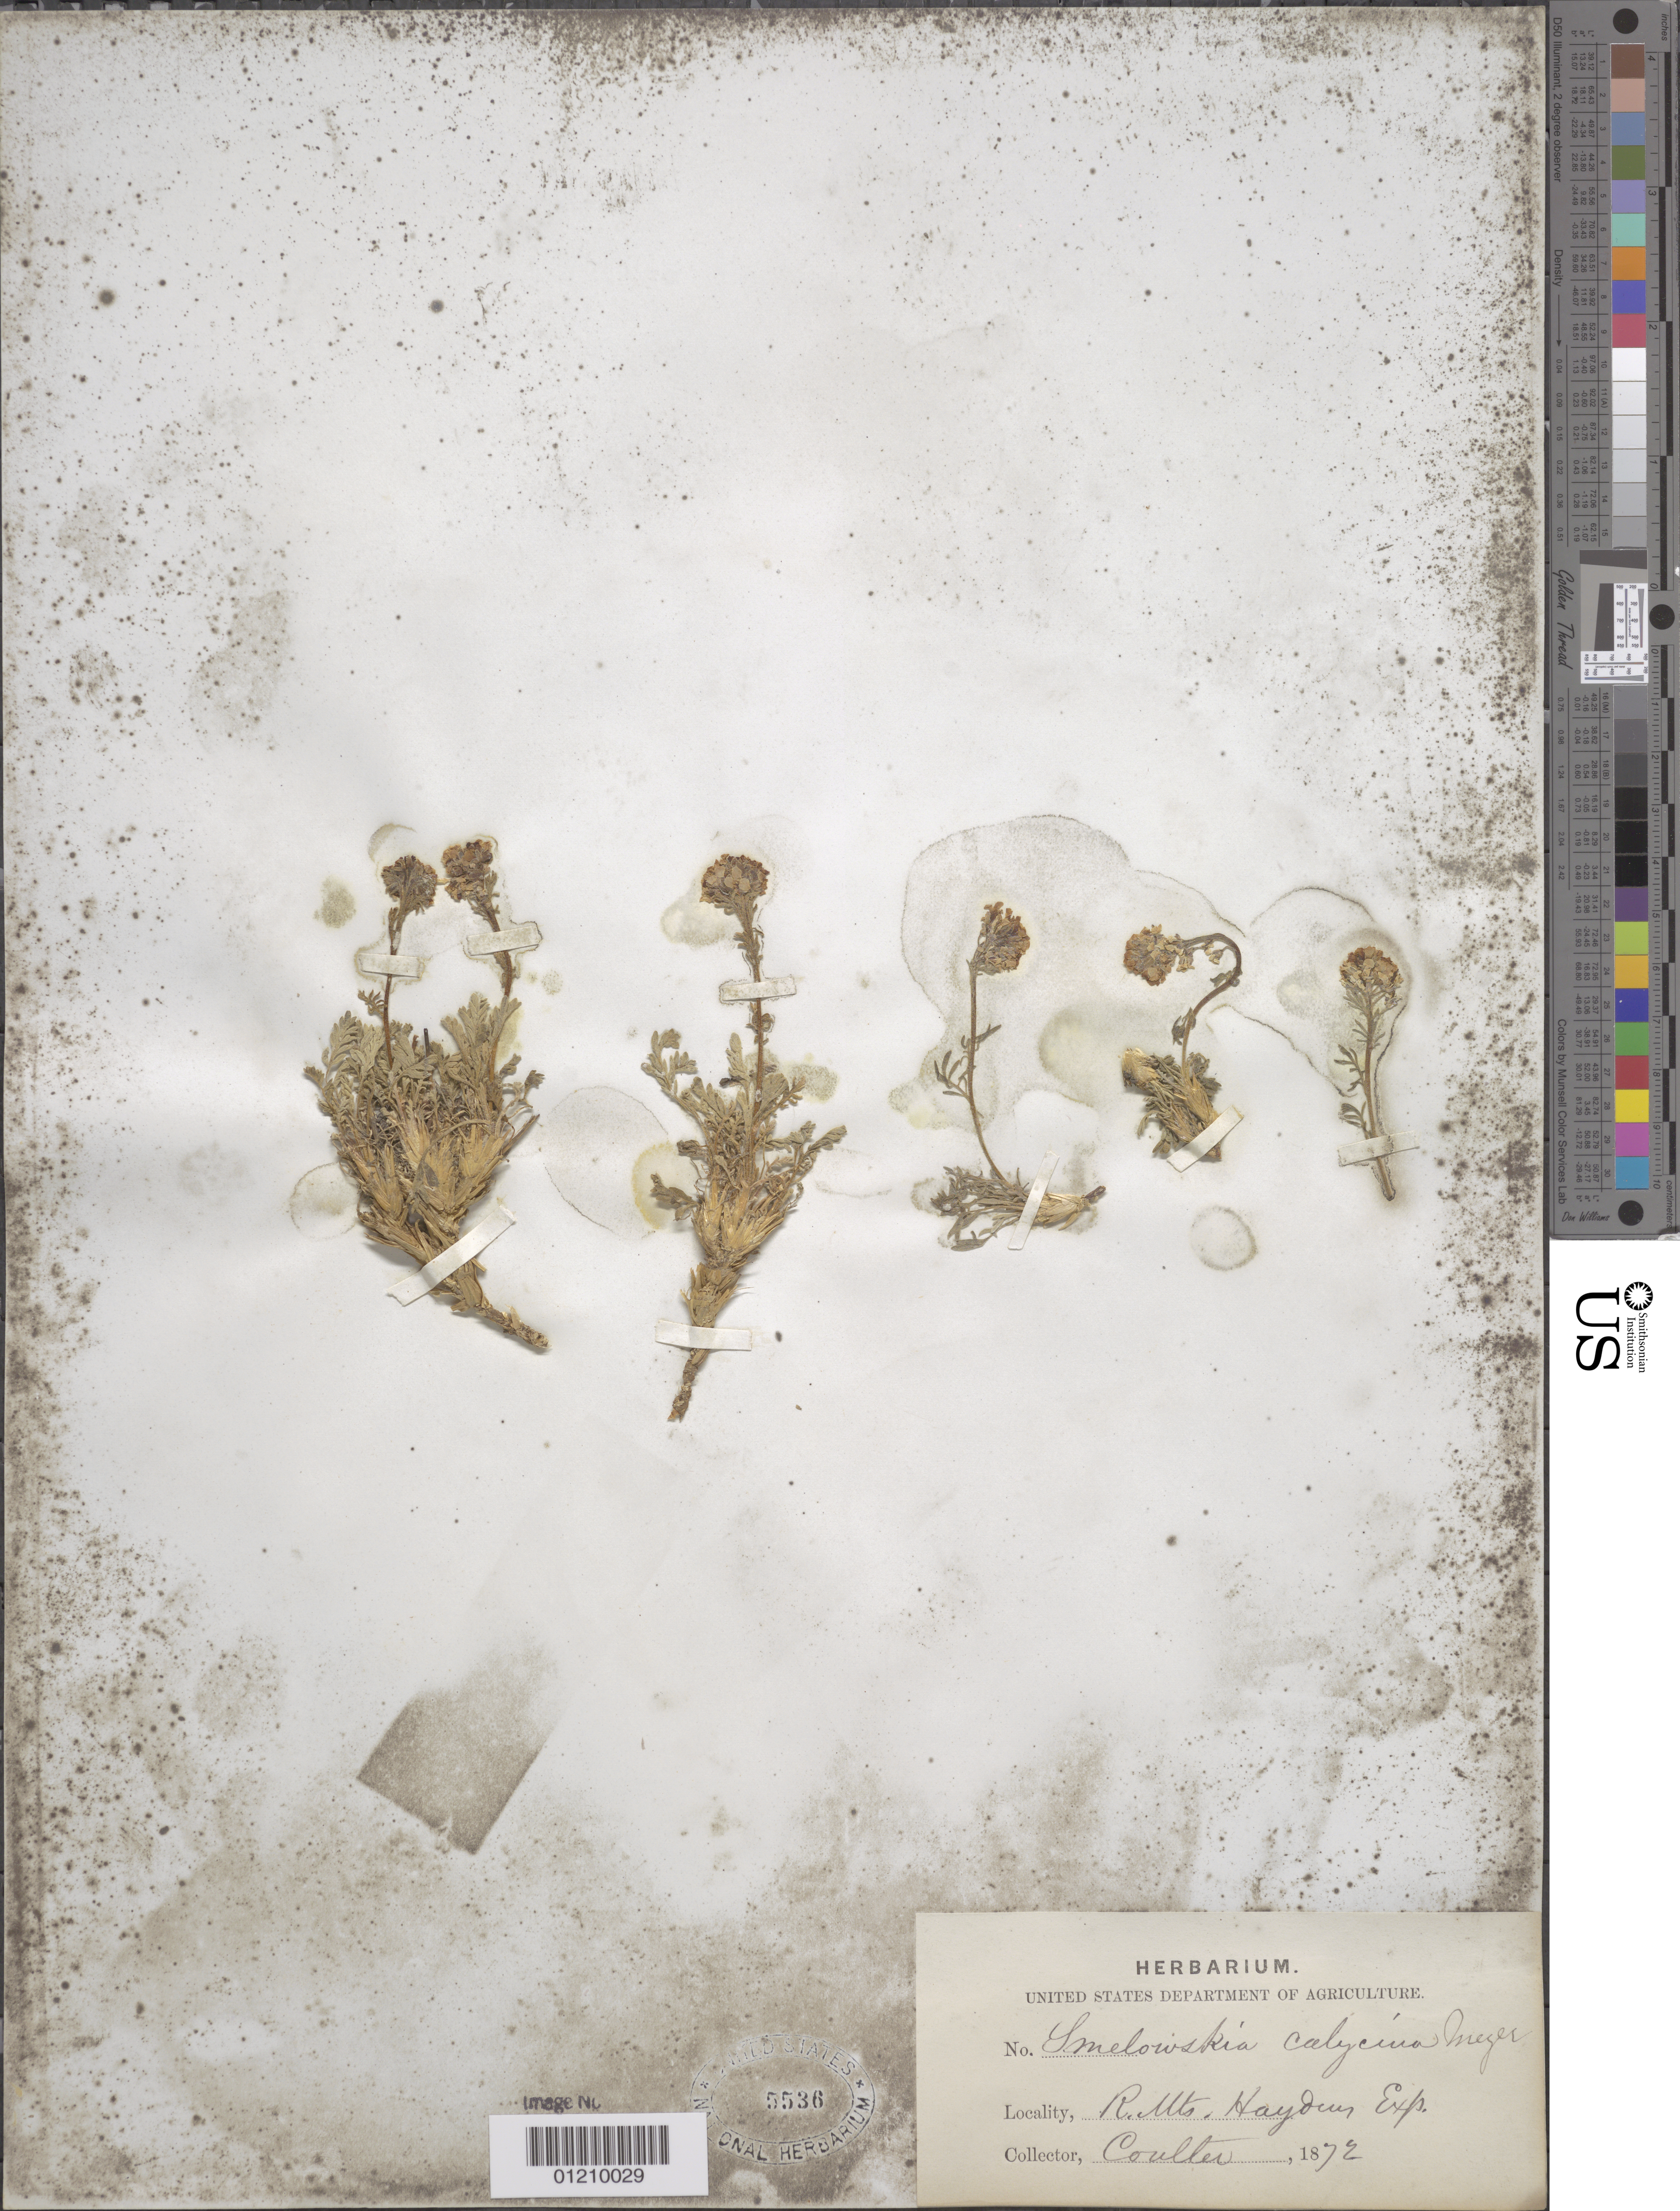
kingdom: Plantae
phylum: Tracheophyta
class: Magnoliopsida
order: Brassicales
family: Brassicaceae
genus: Smelowskia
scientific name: Smelowskia calycina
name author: (Stephan) C.A. Mey.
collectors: -- Coulter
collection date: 1872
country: United States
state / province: Idaho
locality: Rocky Mts.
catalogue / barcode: US 5536